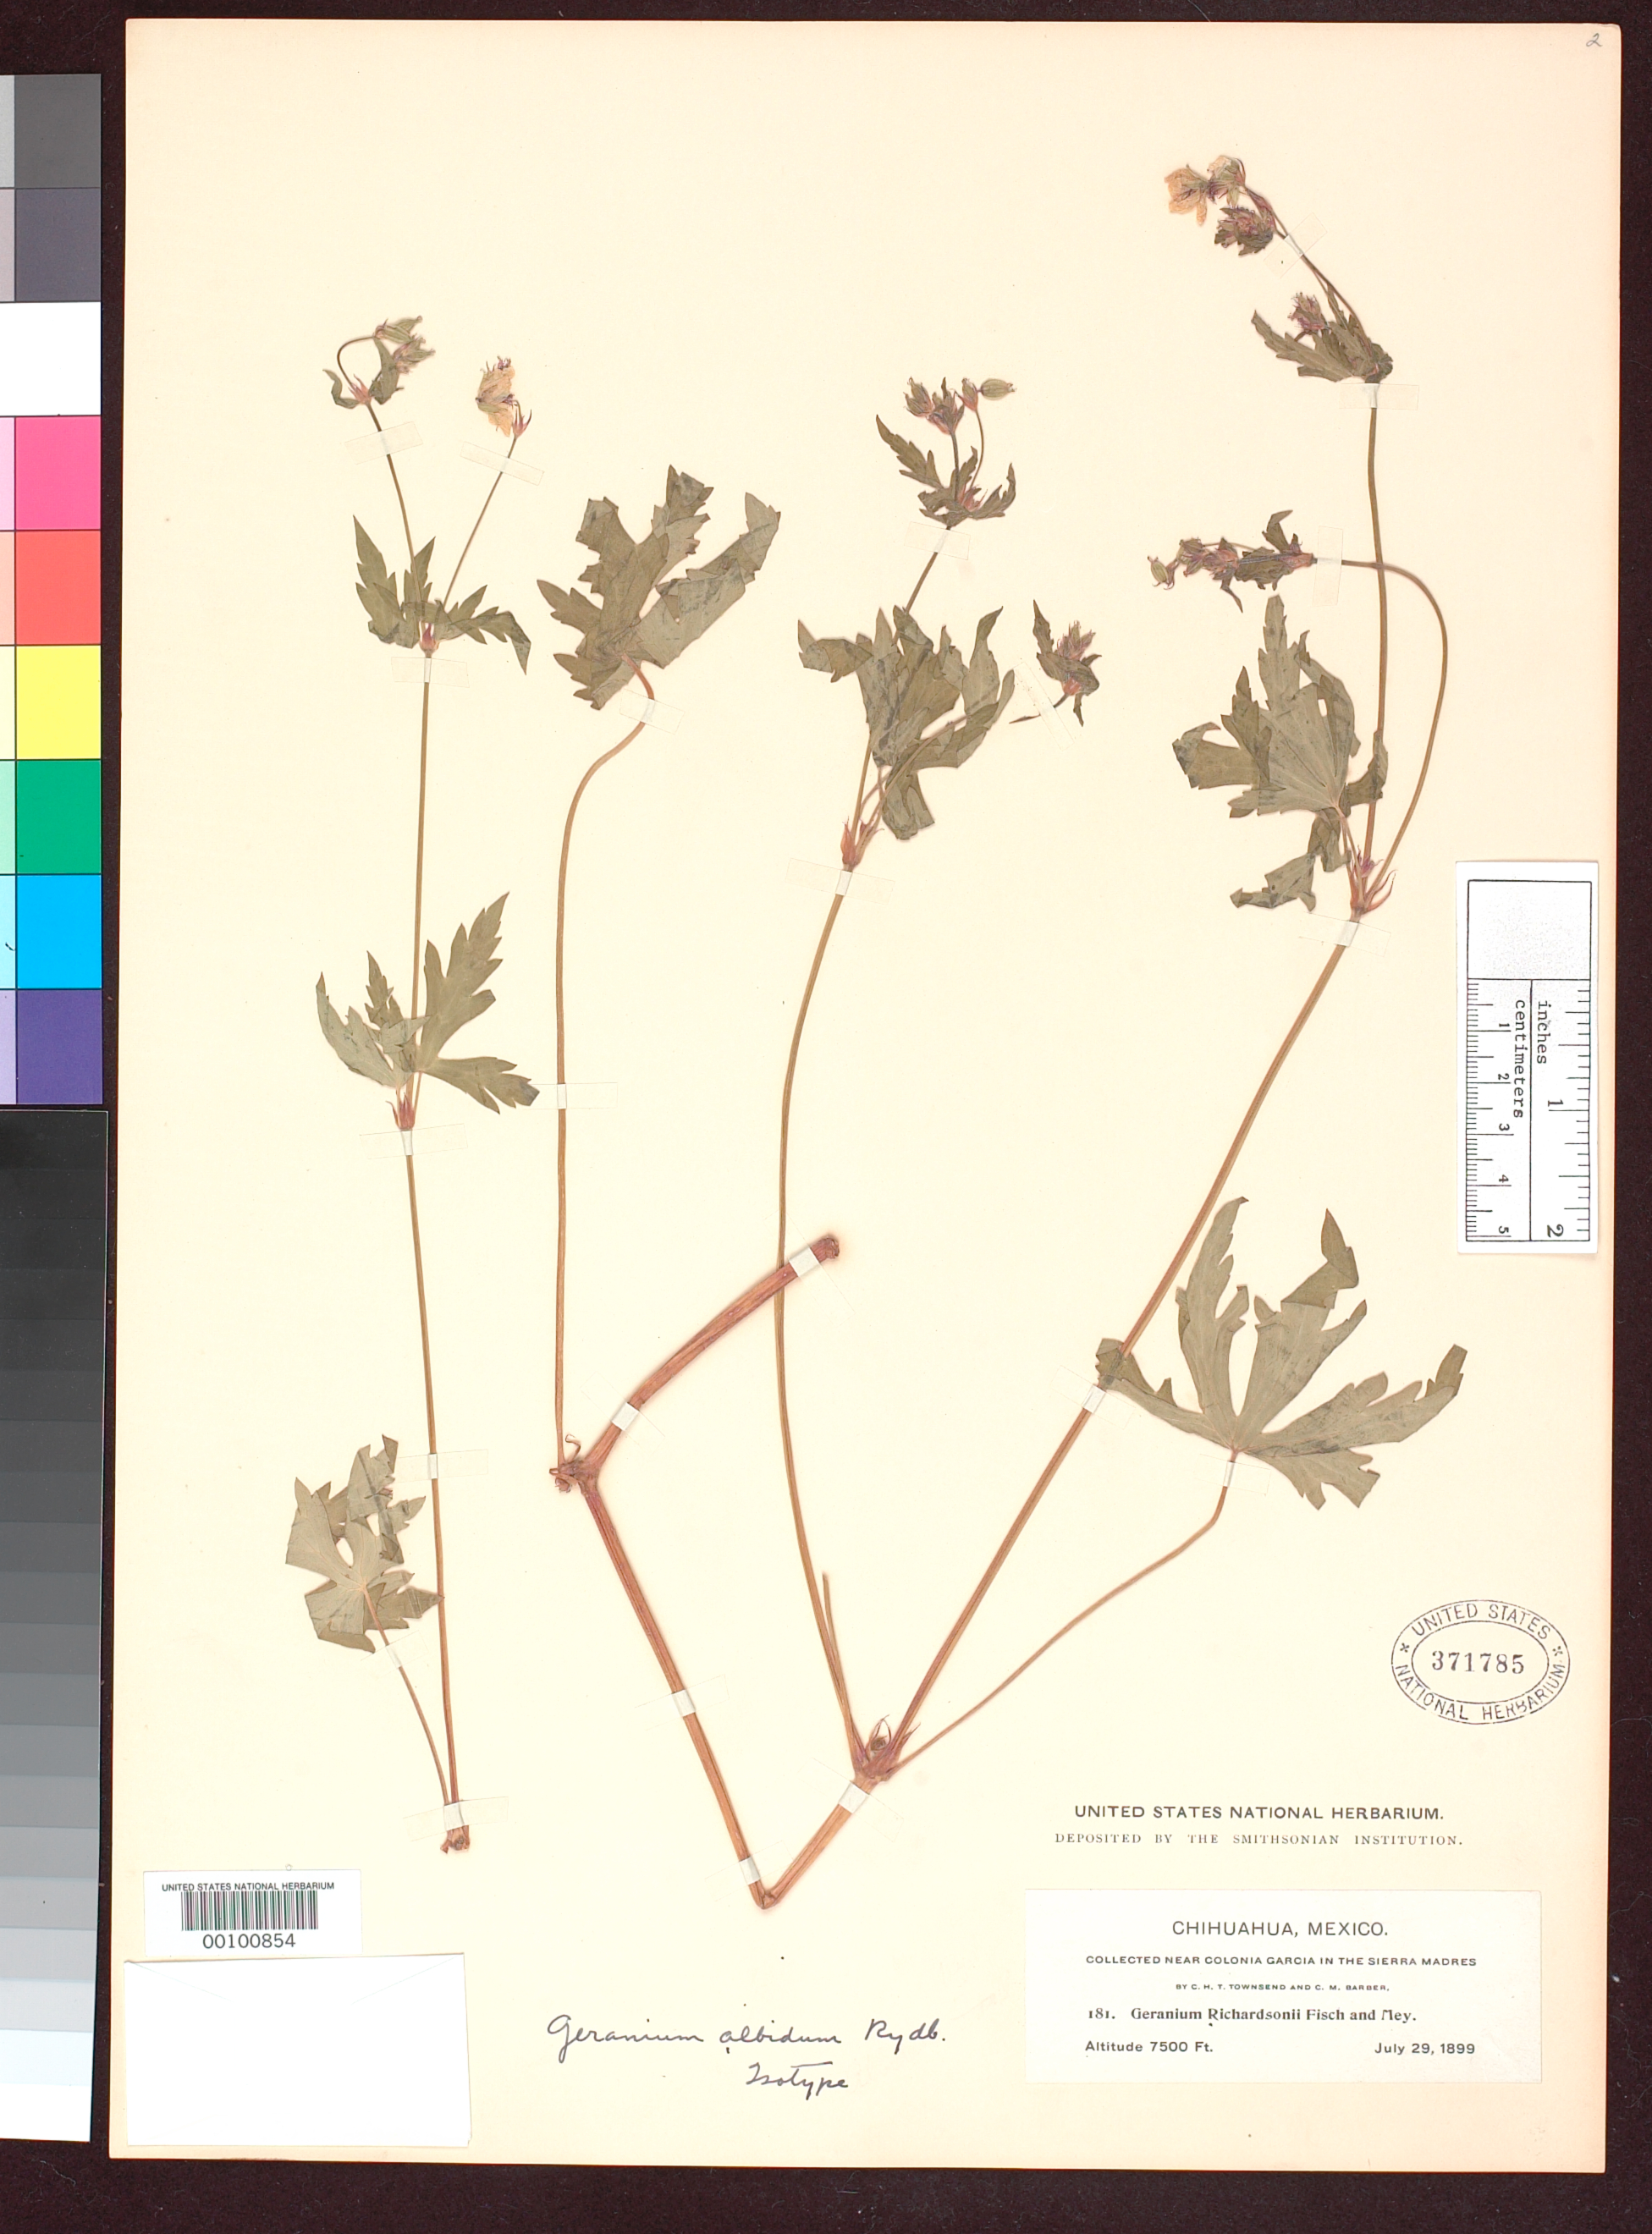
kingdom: Plantae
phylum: Tracheophyta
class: Magnoliopsida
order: Geraniales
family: Geraniaceae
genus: Geranium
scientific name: Geranium albidum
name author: Rydb. in Hanks & Small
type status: Isotype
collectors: C. H. T. Townsend & C. Barber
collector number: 181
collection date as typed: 29 Jul 1899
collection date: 1899-07-29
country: Mexico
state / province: Chihuahua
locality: Near Colonia Garcia, Sierra Madre.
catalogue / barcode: US 371785